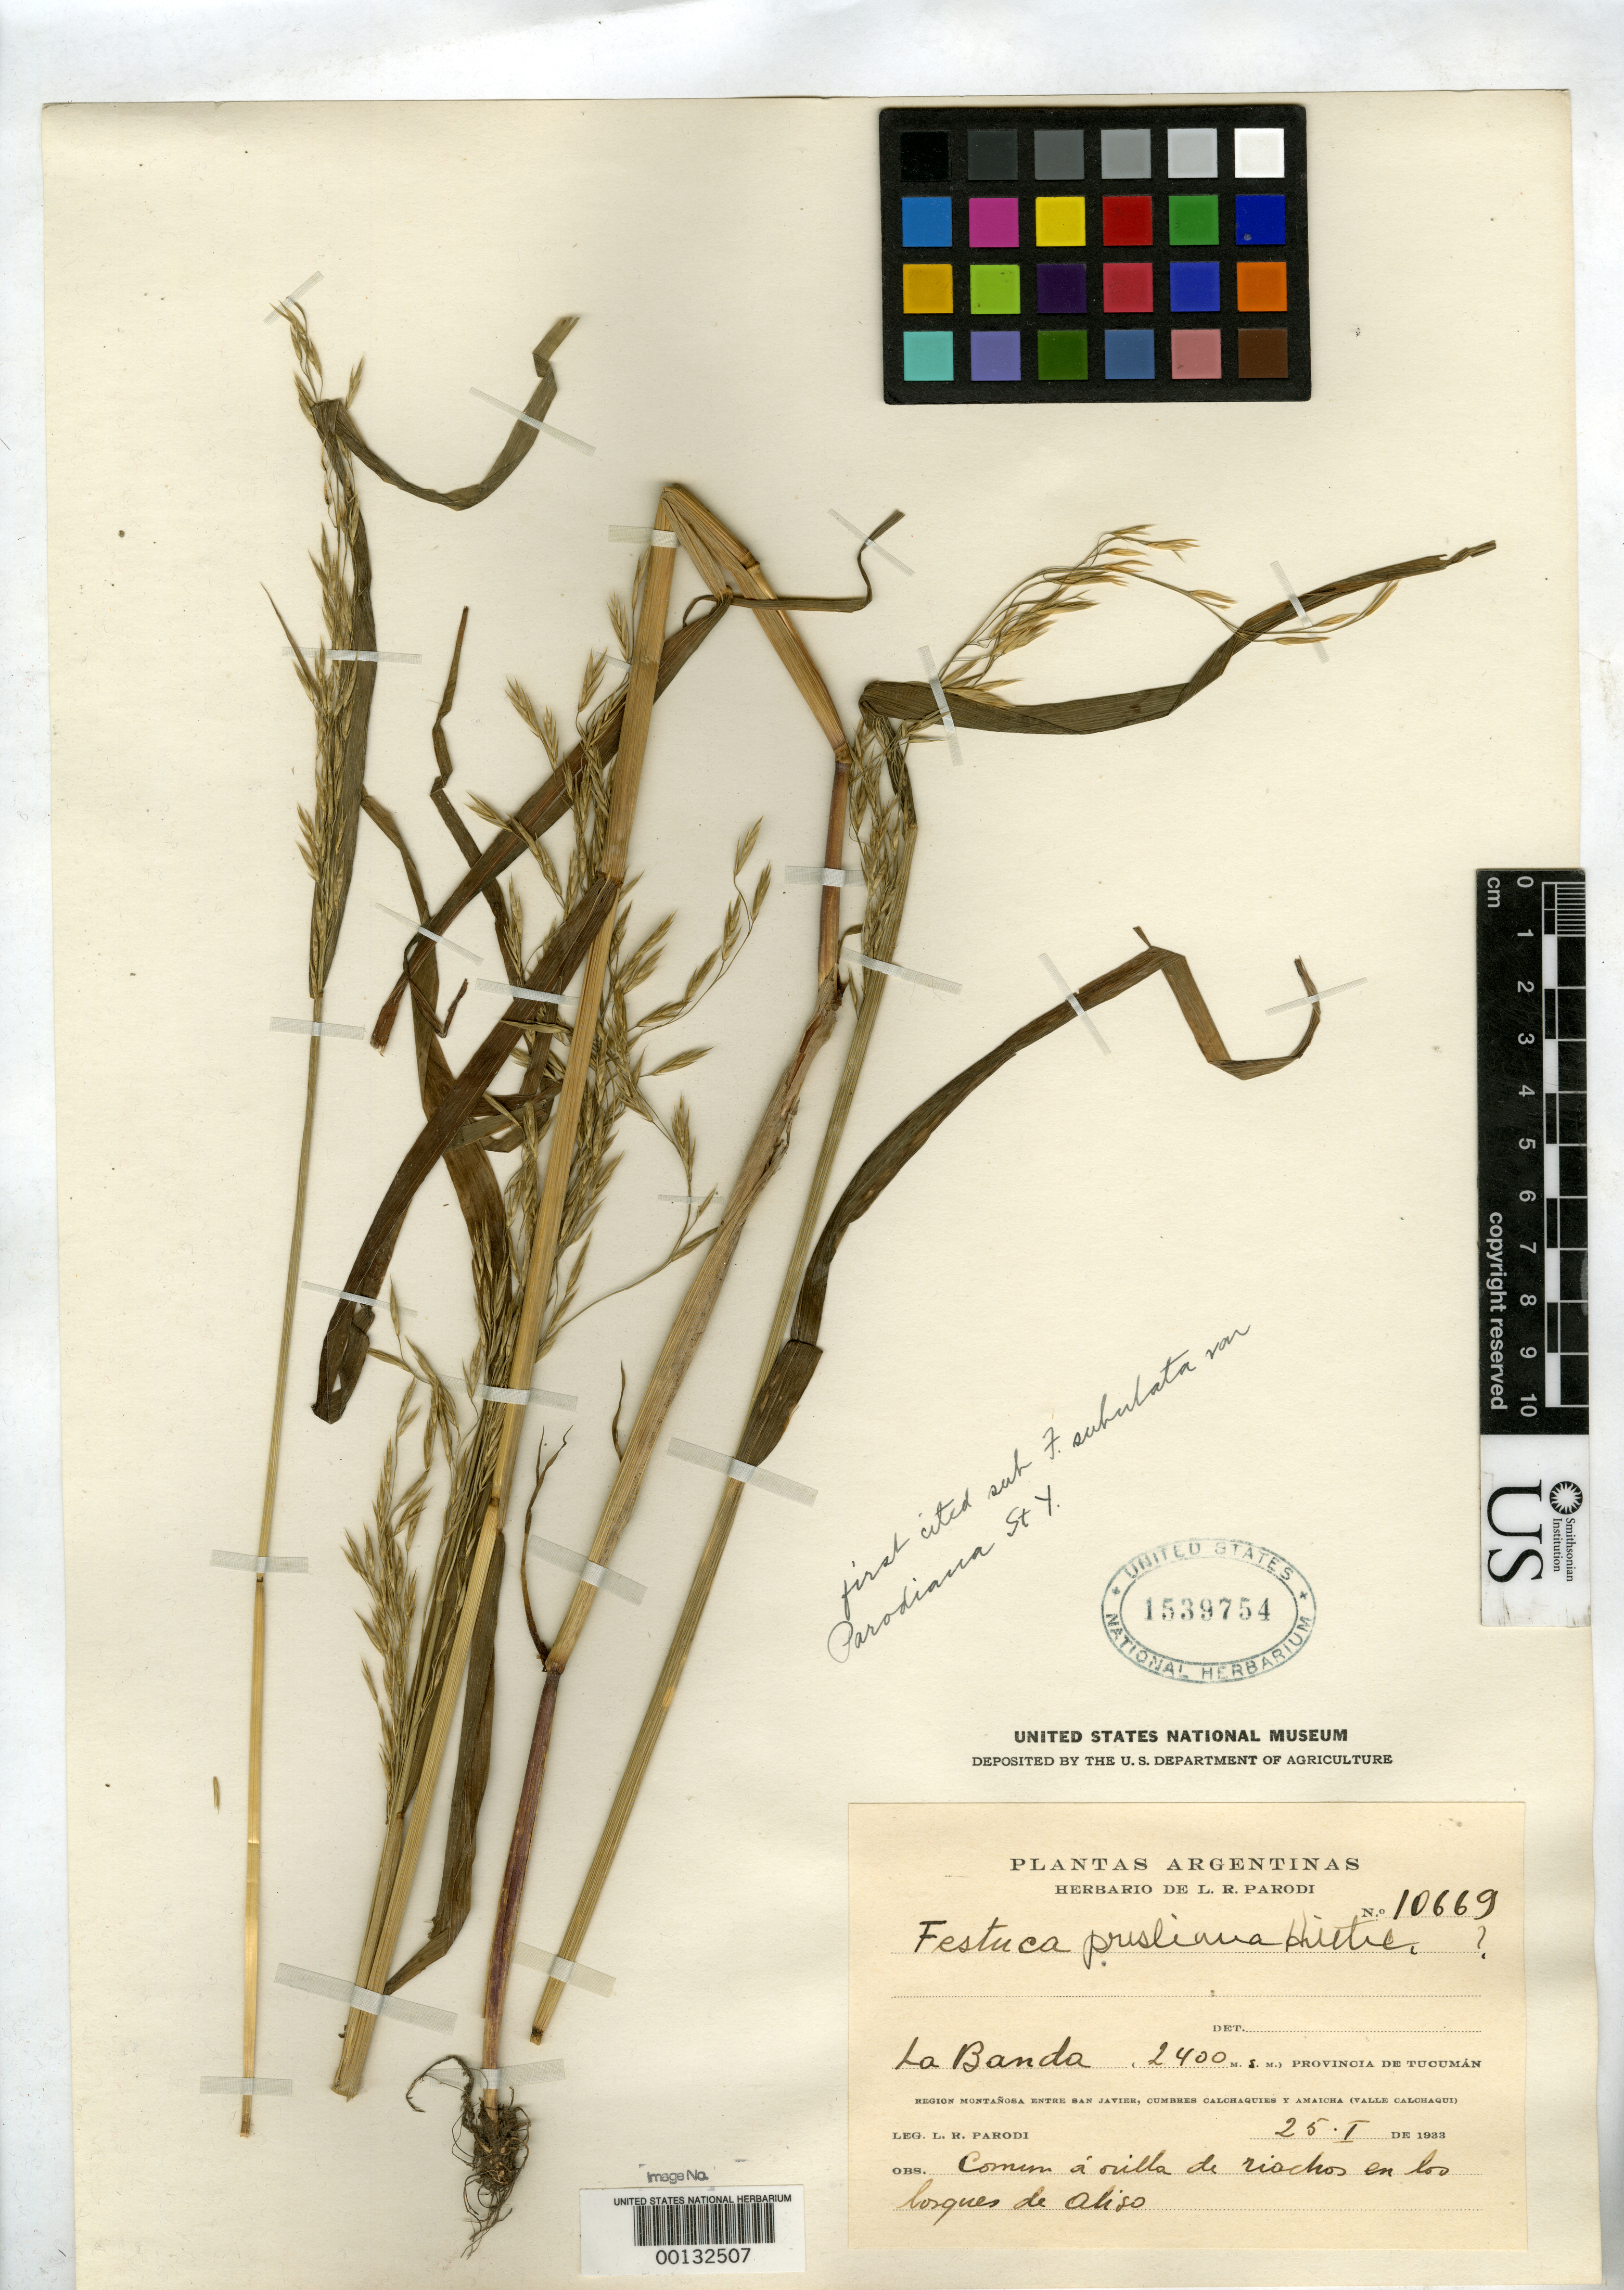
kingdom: Plantae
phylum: Tracheophyta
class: Liliopsida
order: Poales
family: Poaceae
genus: Festuca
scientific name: Festuca subulata var. parodiana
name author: Saint-Yves in Parodi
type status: Syntype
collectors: L. R. Parodi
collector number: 10669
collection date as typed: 25 Jan 1933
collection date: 1933-01-25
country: Argentina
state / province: Tucumán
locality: La Banda.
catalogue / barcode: US 1539754